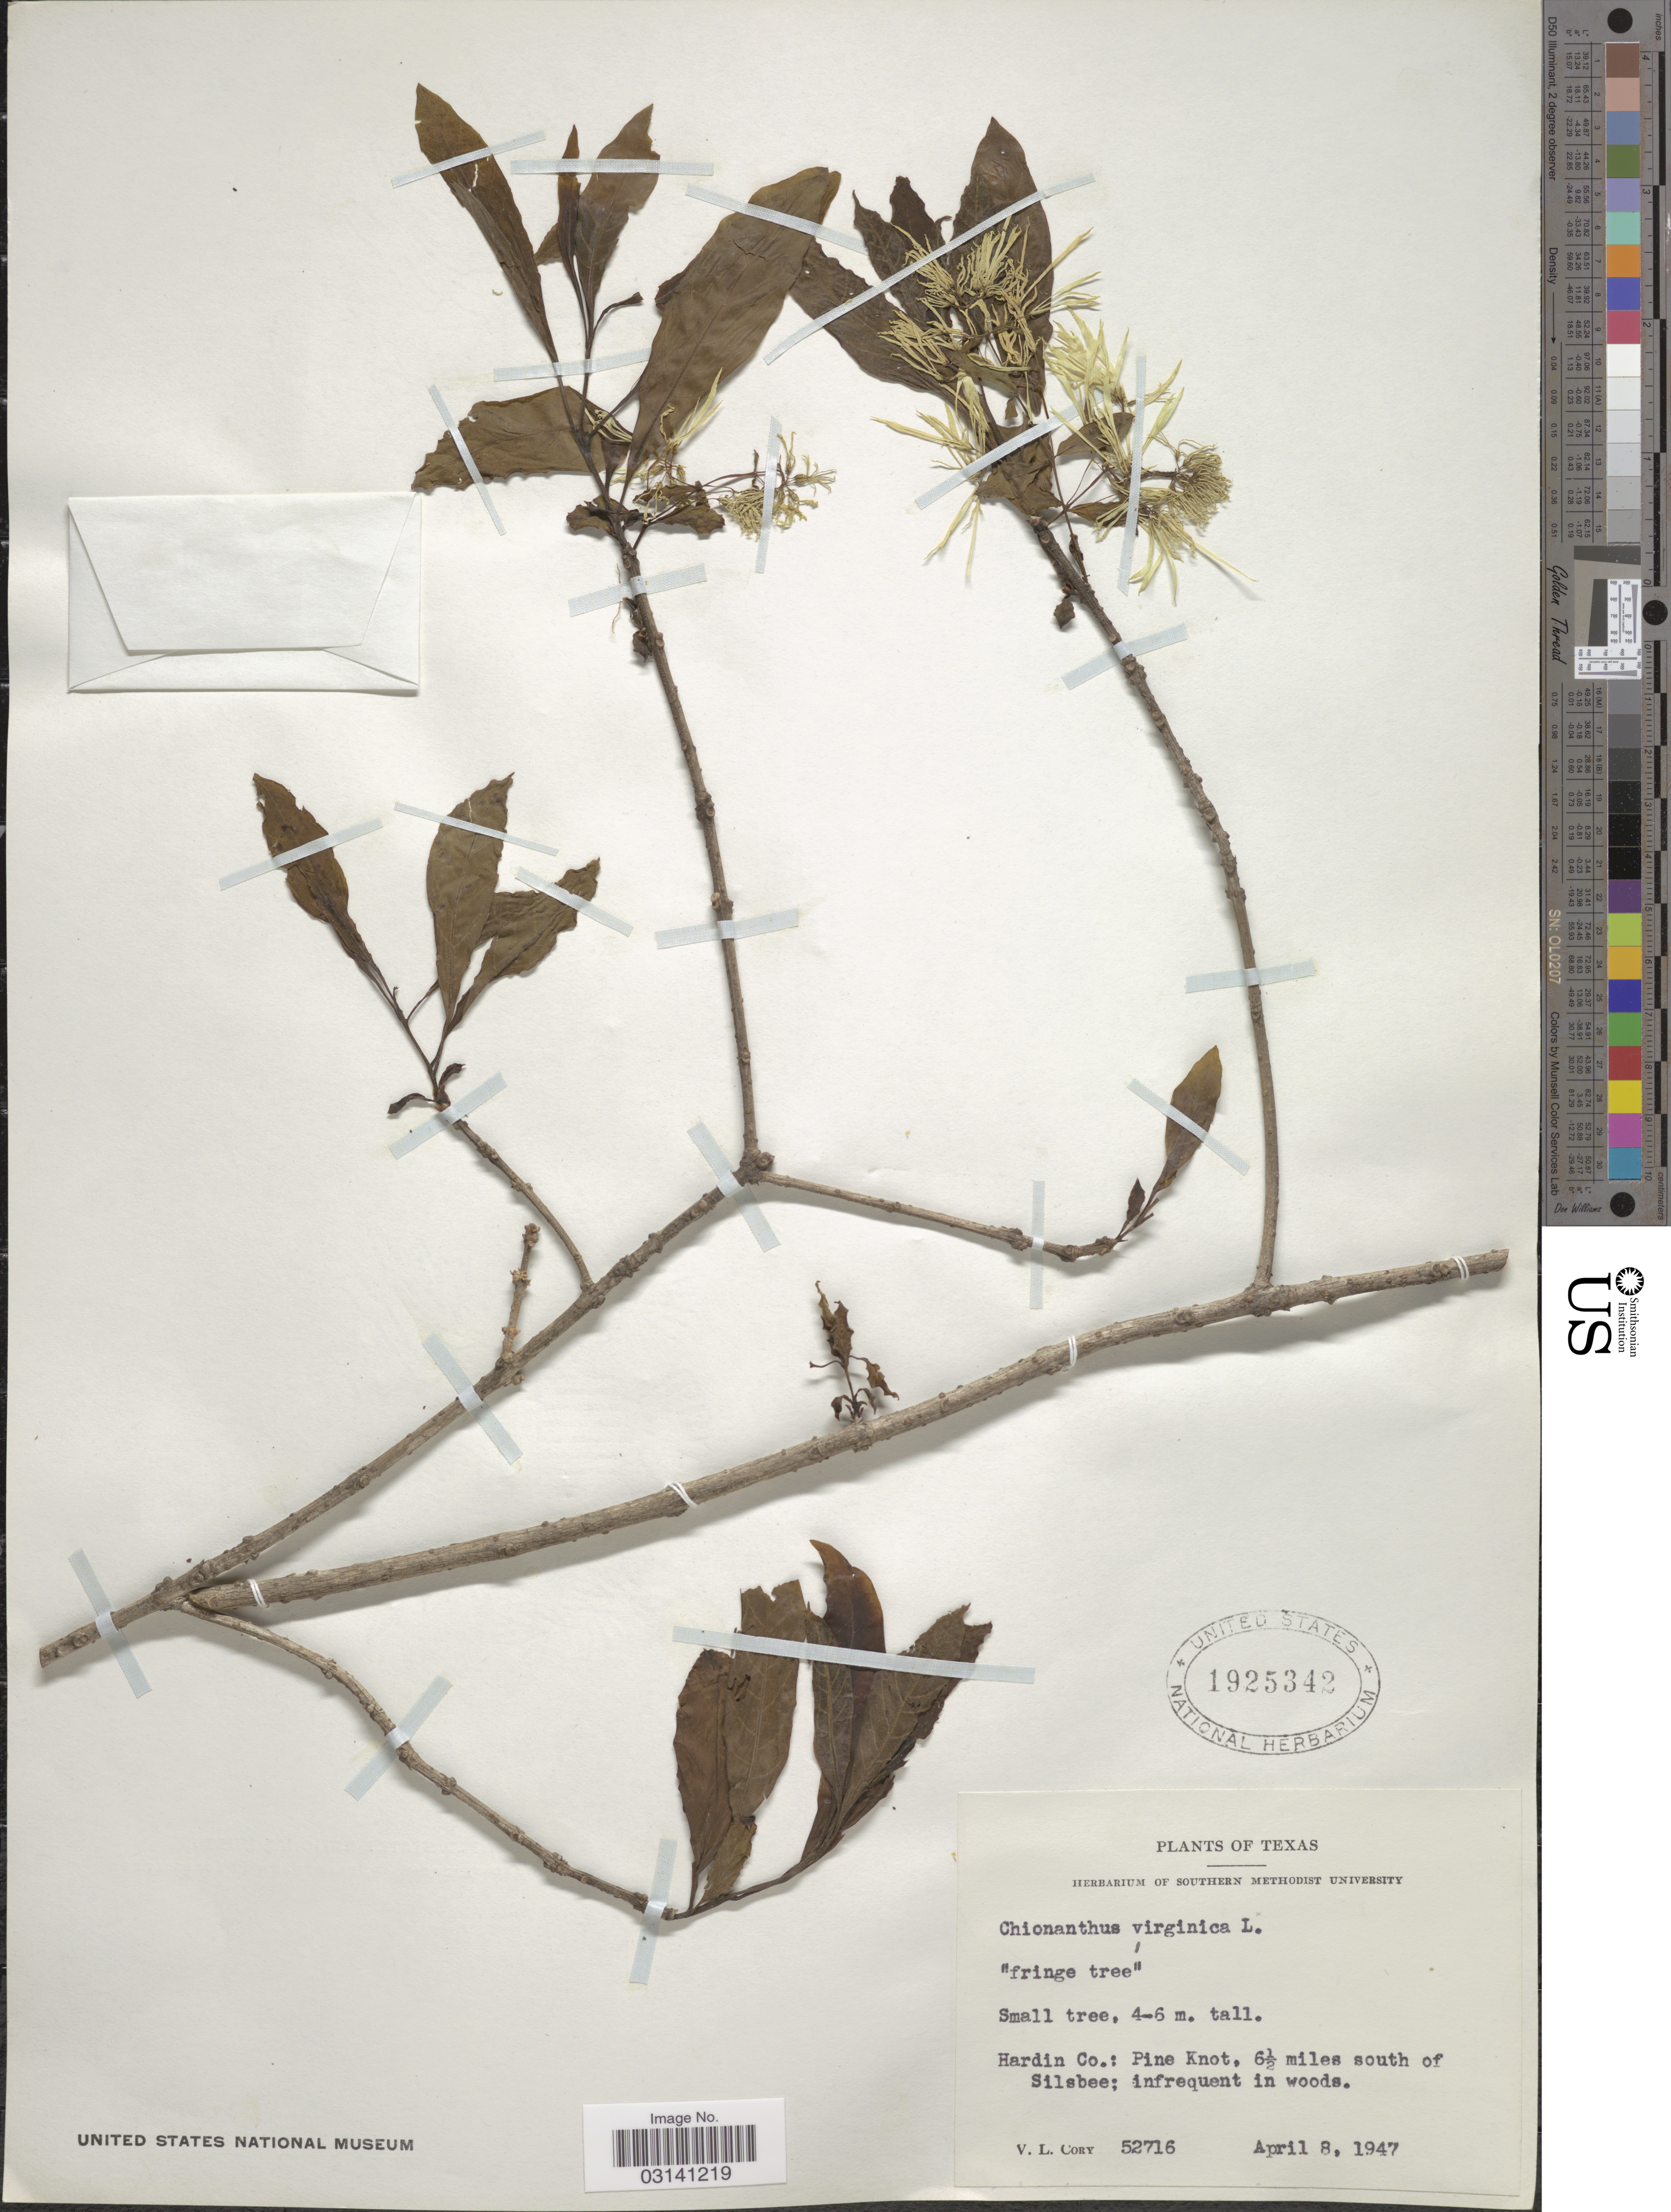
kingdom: Plantae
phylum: Tracheophyta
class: Magnoliopsida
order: Lamiales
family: Oleaceae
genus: Chionanthus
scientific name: Chionanthus virginicus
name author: L.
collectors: V. Cory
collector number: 52716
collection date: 1947-04-08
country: United States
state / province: Texas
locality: Hardin Co.: Pine Knot, 6½ miles south of Silsbee.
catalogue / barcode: US 1925342